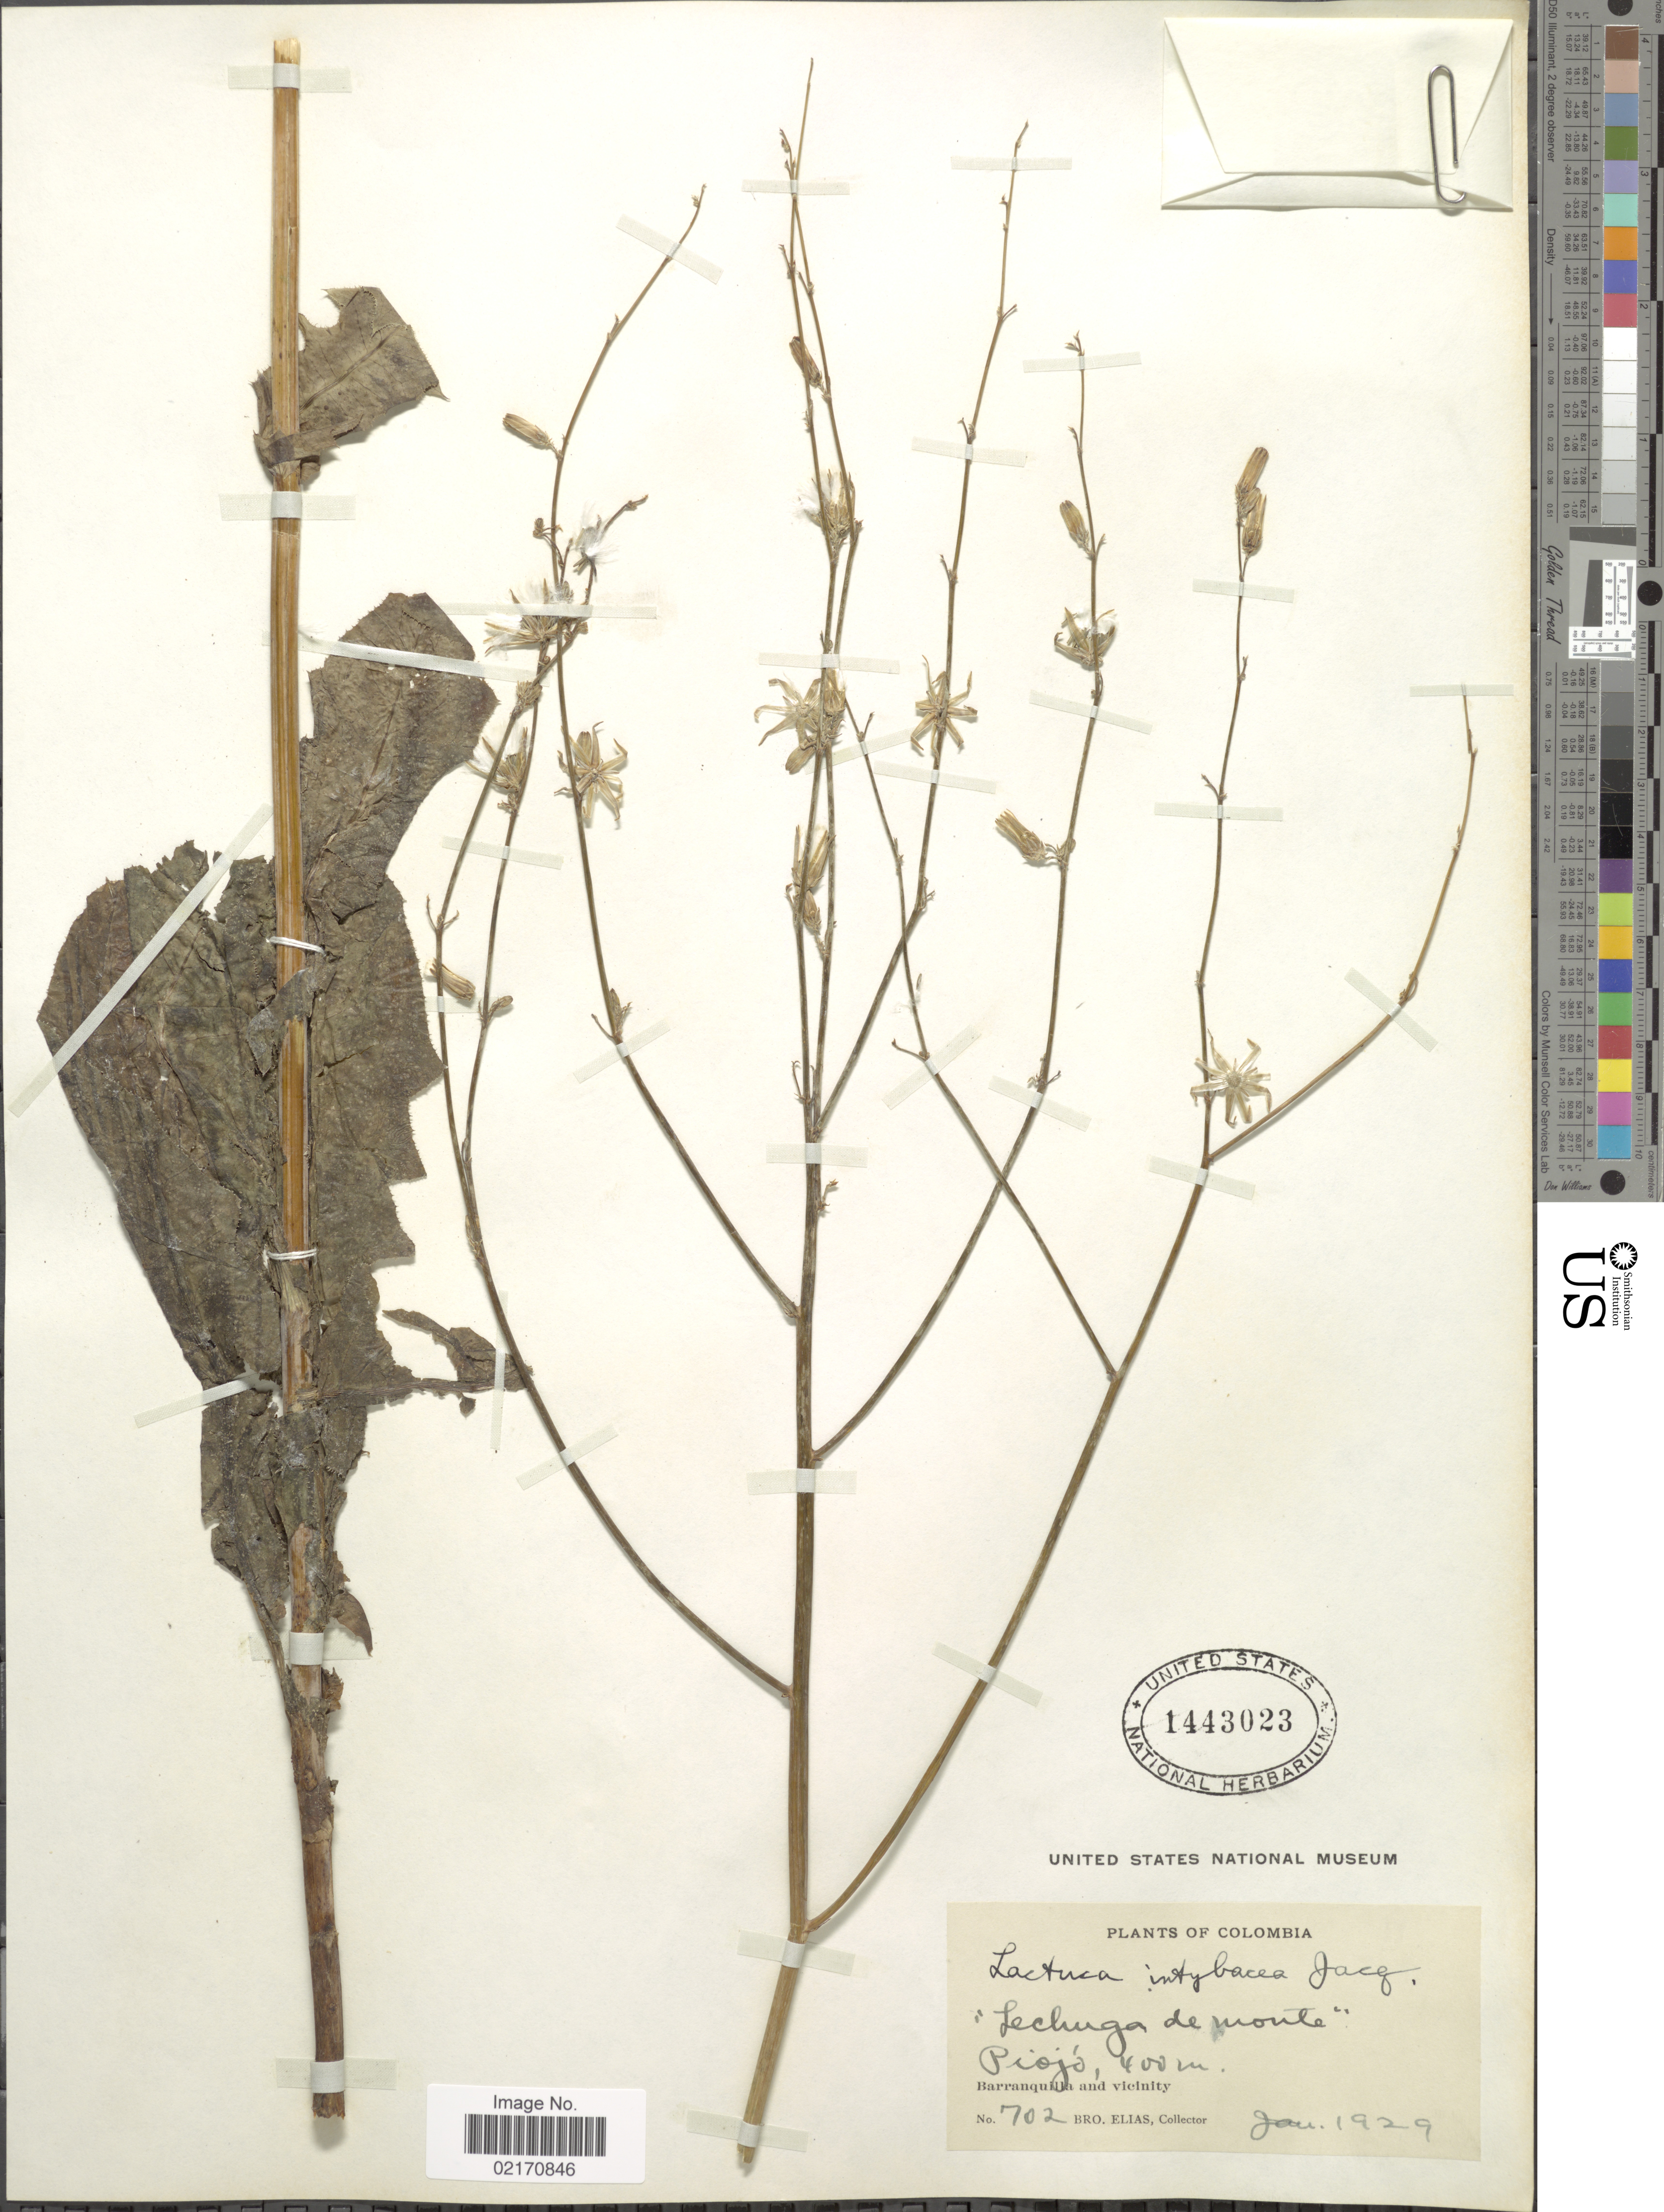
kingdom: Plantae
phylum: Tracheophyta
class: Magnoliopsida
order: Asterales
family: Asteraceae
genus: Launaea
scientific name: Launaea intybacea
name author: (Jacq.) Beauverd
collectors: Bro. Elias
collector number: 702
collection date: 1929-02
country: Colombia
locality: Piojo, Barranquilla and Vicinity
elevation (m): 400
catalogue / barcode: US 1443023